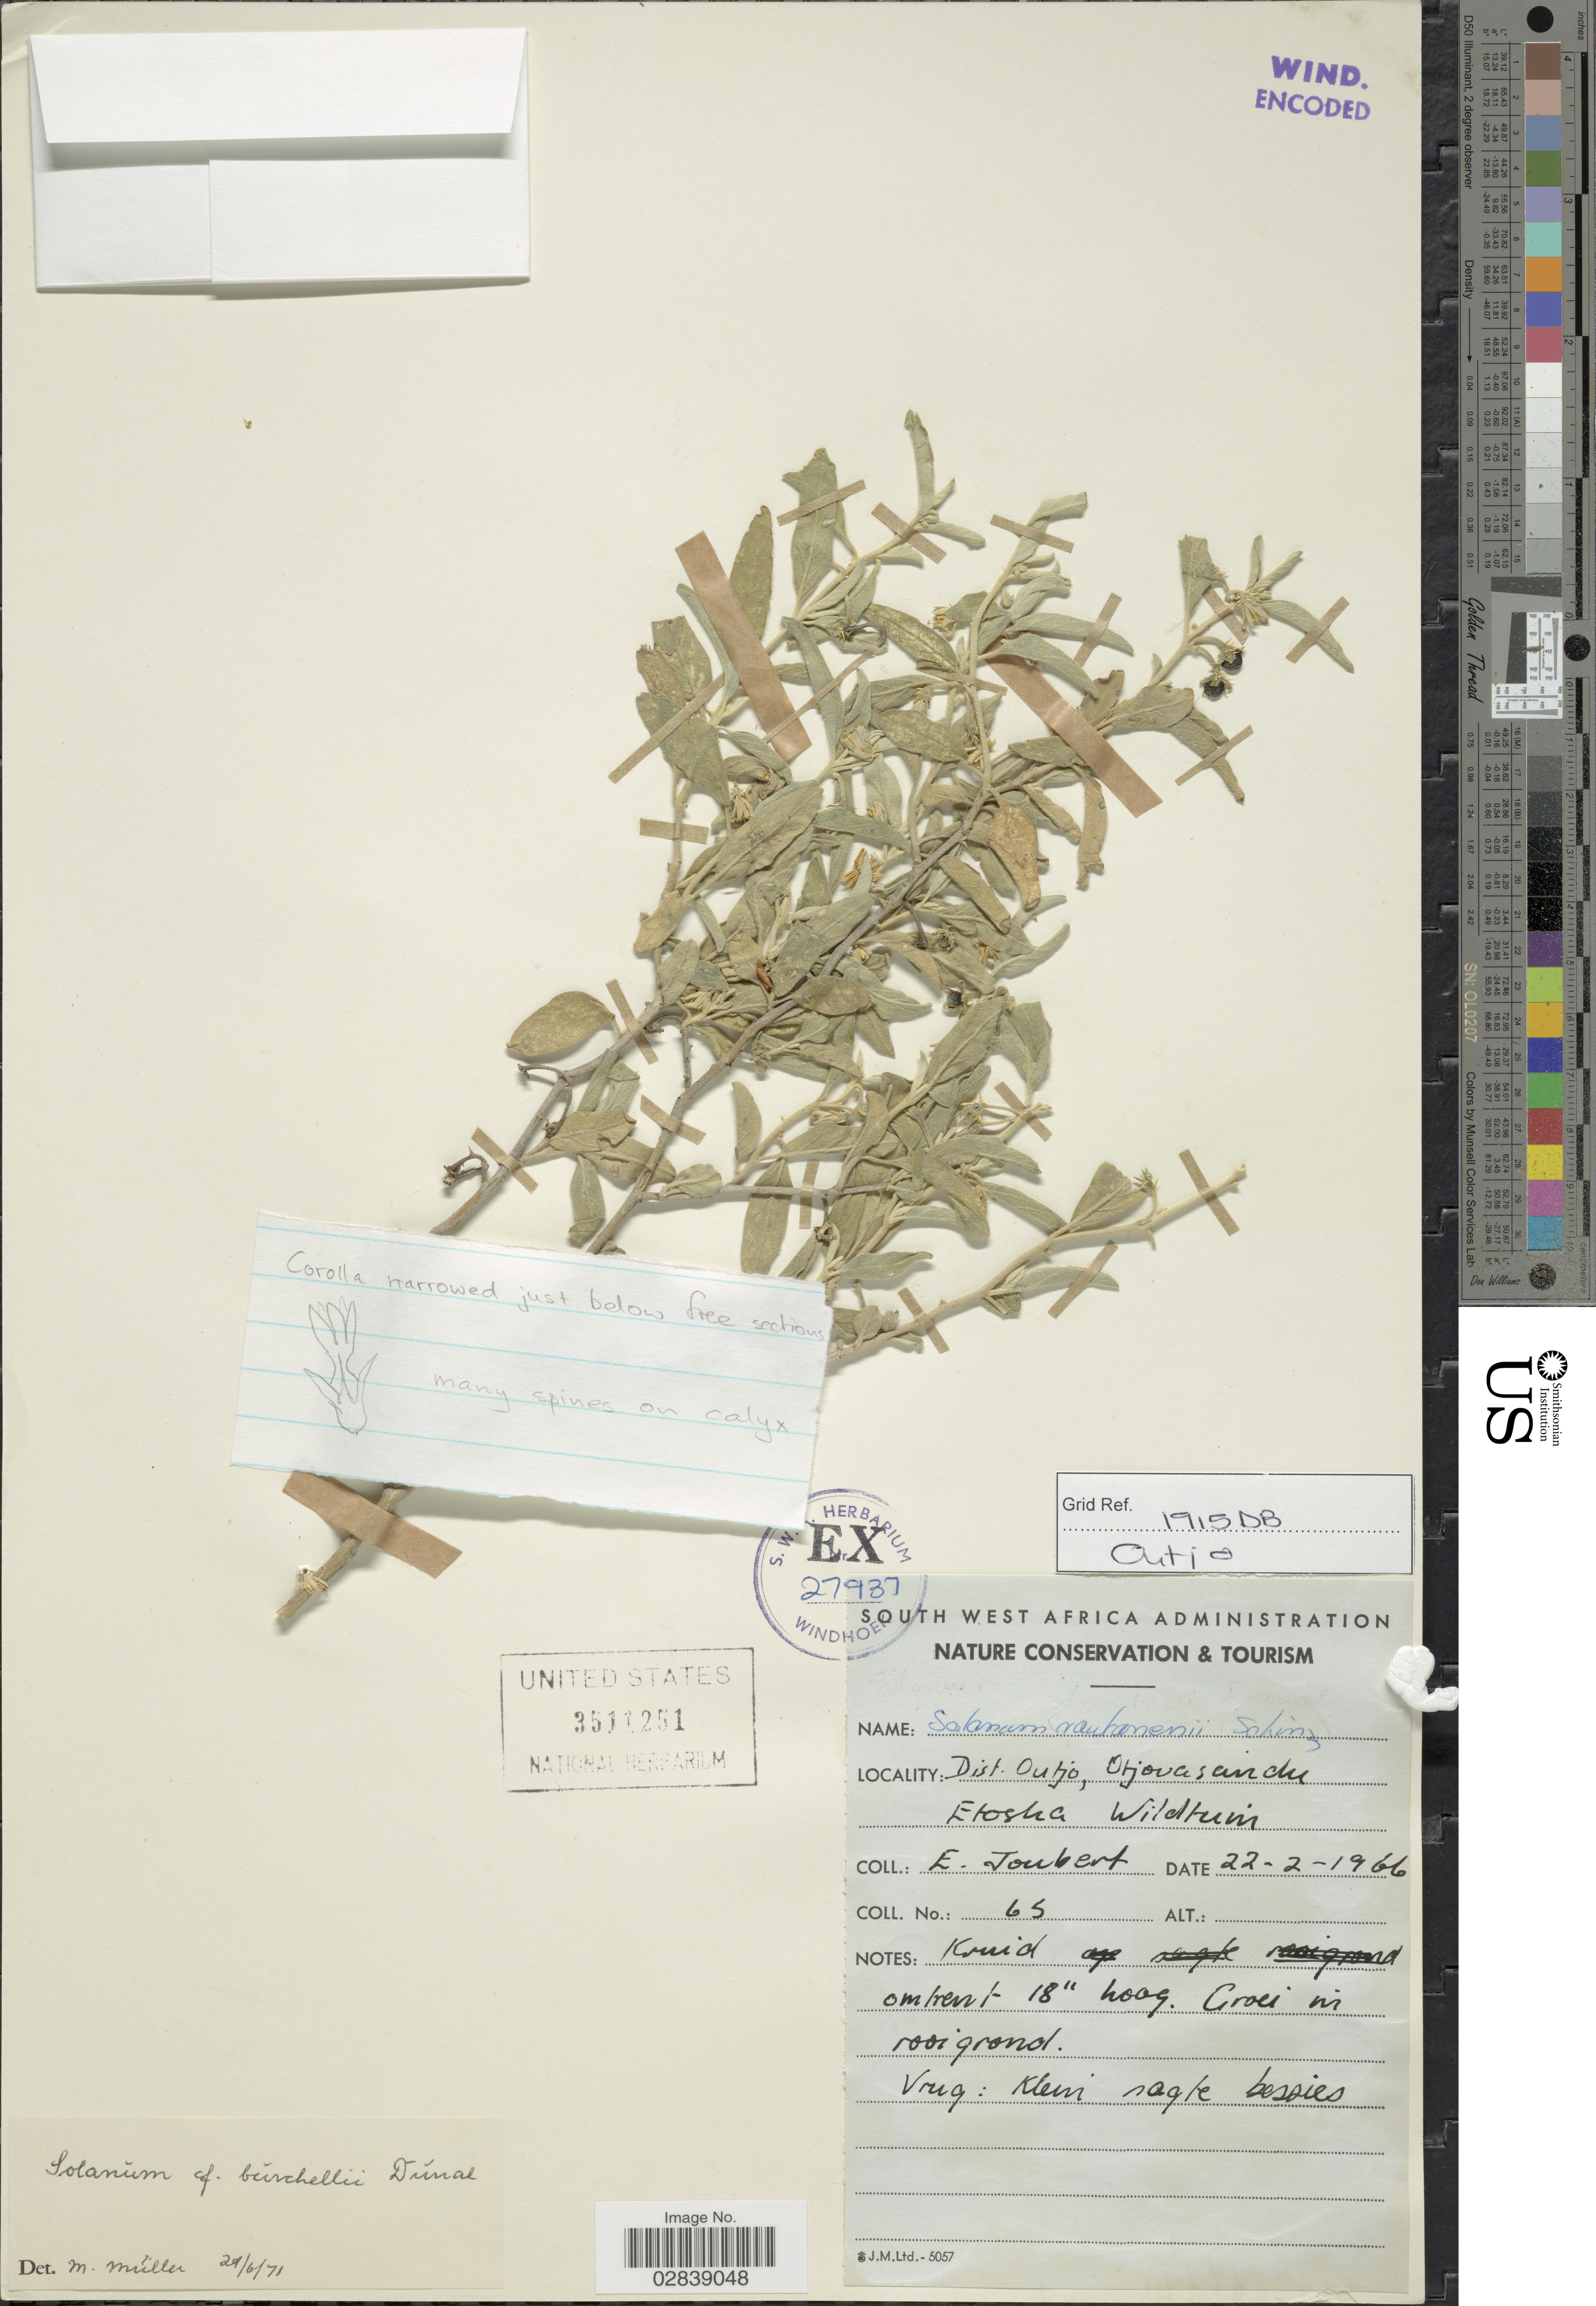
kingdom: Plantae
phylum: Tracheophyta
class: Magnoliopsida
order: Solanales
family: Solanaceae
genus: Solanum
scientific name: Solanum burchellii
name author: Dunal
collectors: E. Joubert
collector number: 65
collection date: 1966-02-22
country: Namibia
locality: Dist. Outjo, Otjovasandu. Etosha Wildtuin.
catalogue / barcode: US 3511251